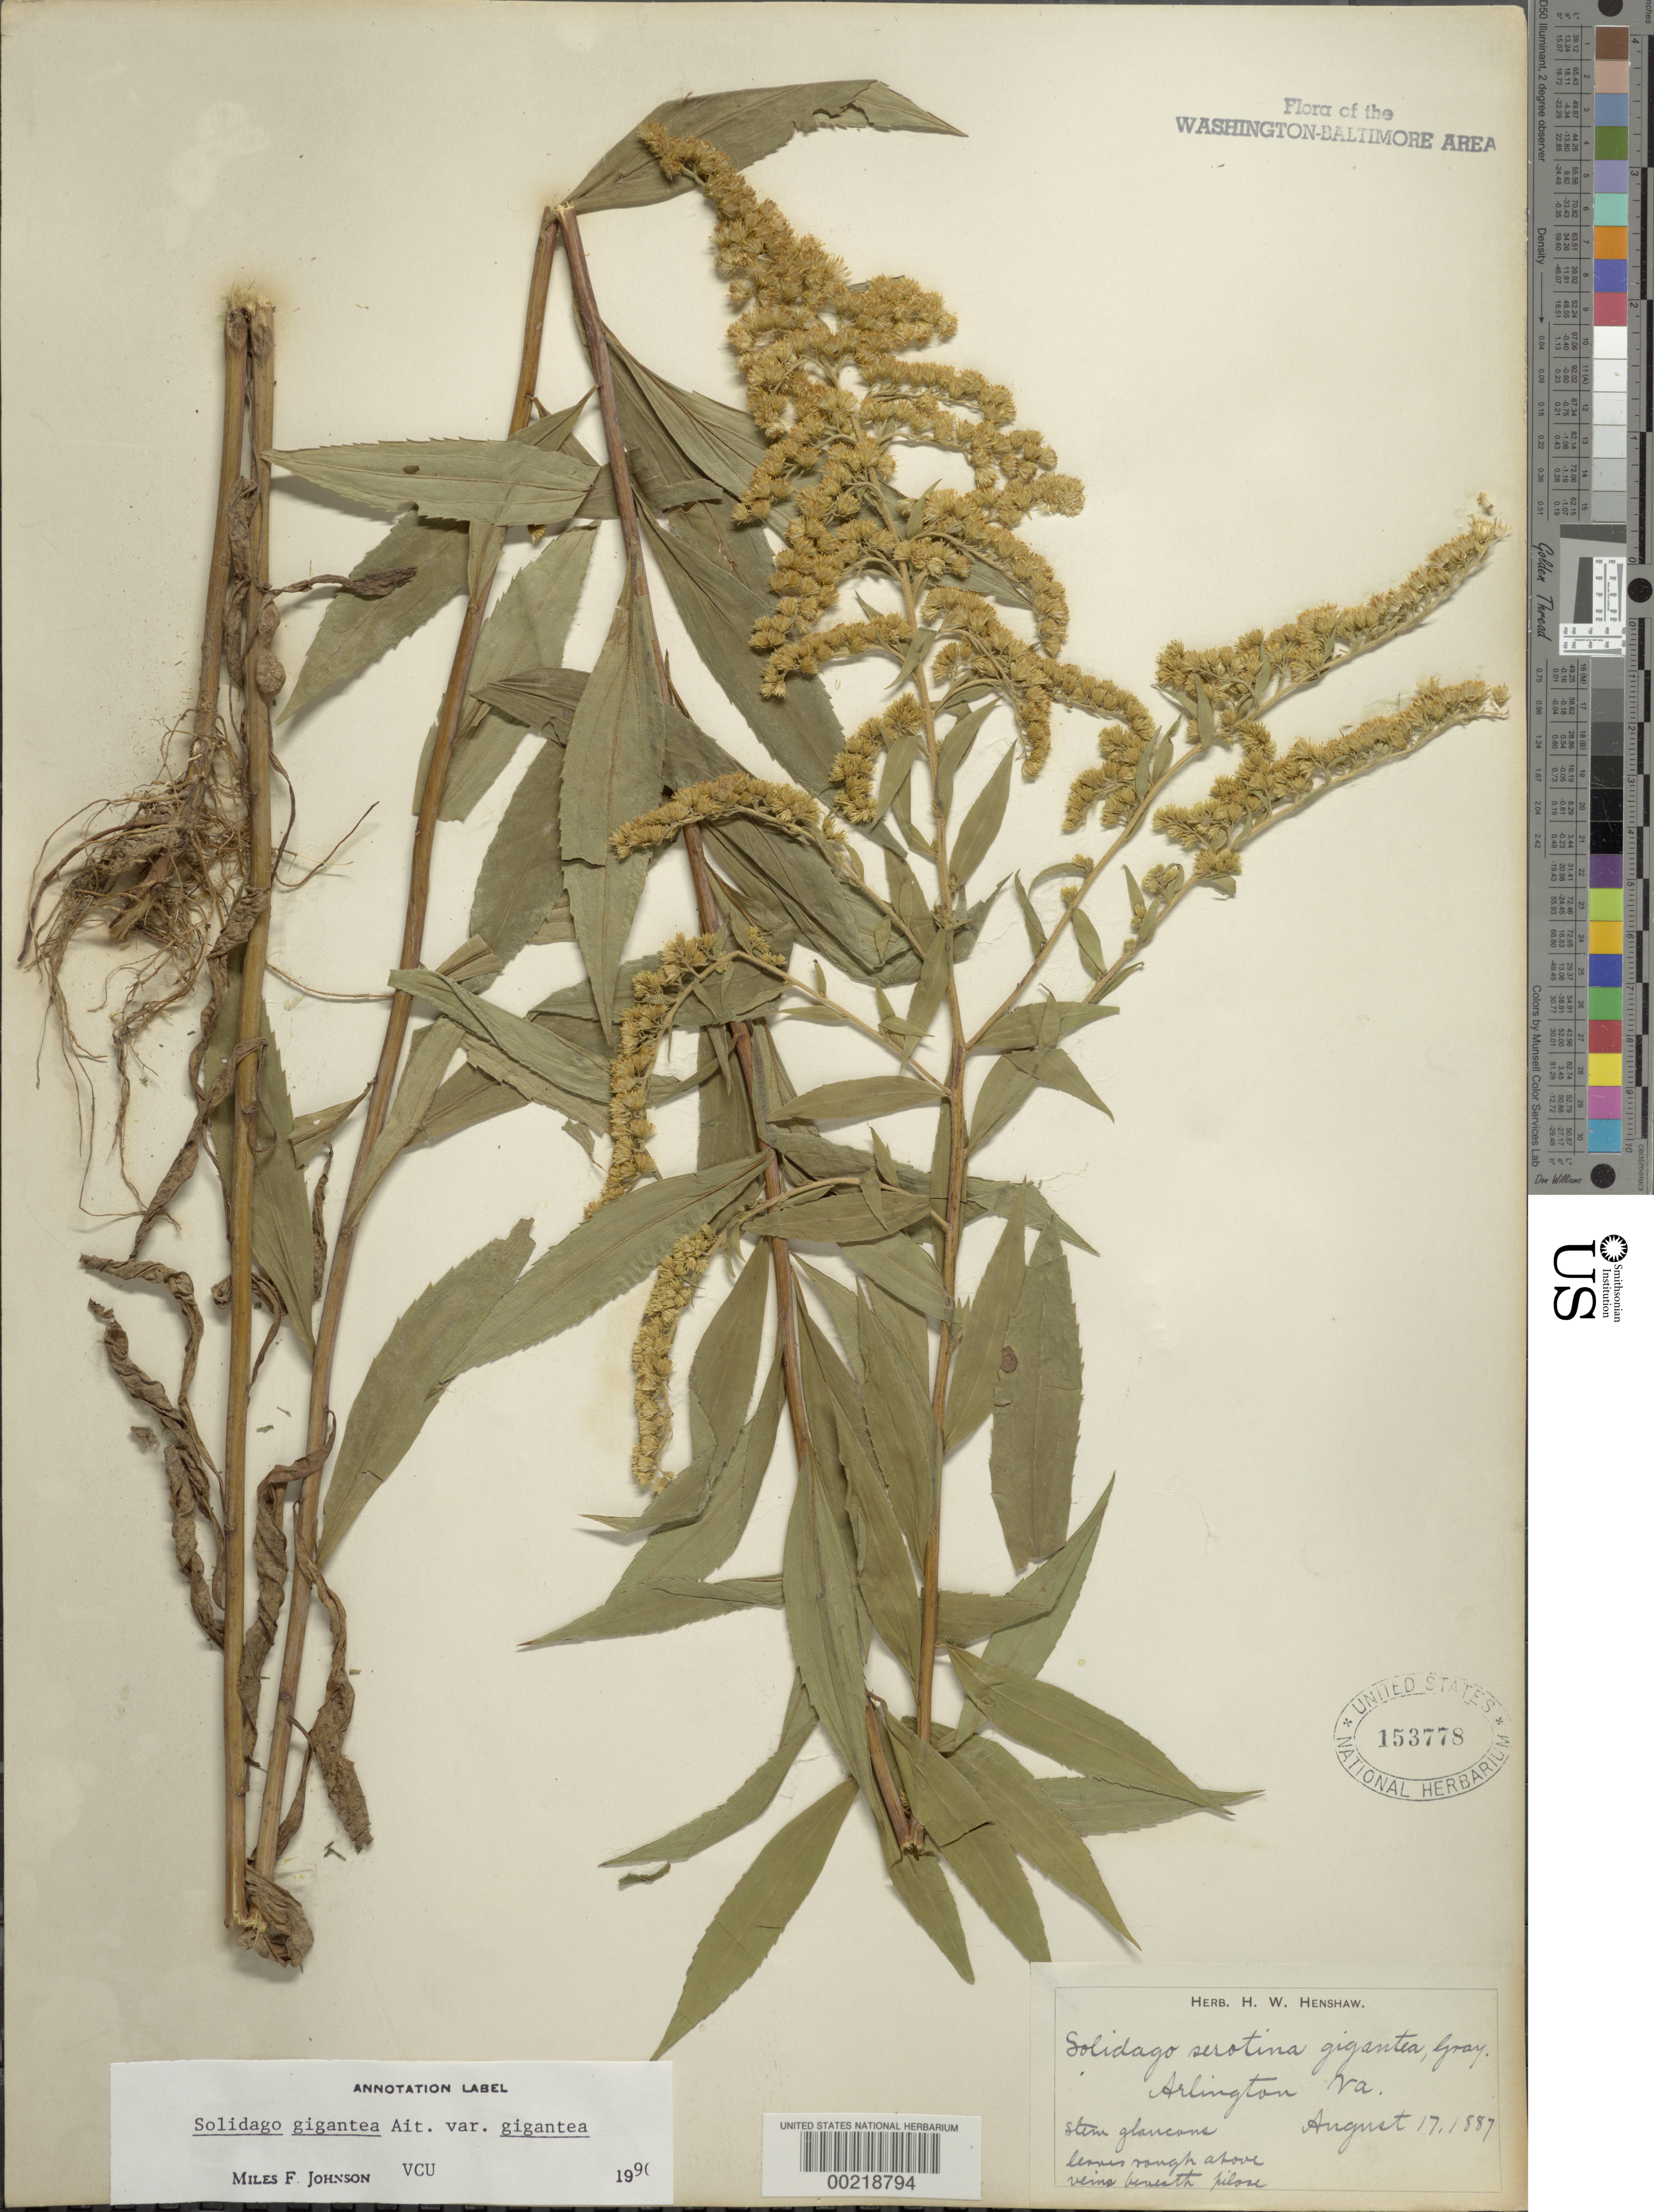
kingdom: Plantae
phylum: Tracheophyta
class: Magnoliopsida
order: Asterales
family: Asteraceae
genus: Solidago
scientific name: Solidago gigantea var. gigantea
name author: Aiton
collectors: H. Henshaw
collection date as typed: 17 Aug 1887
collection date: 1887-08-17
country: United States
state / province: Virginia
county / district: Arlington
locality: Arlington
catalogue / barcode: US 153778